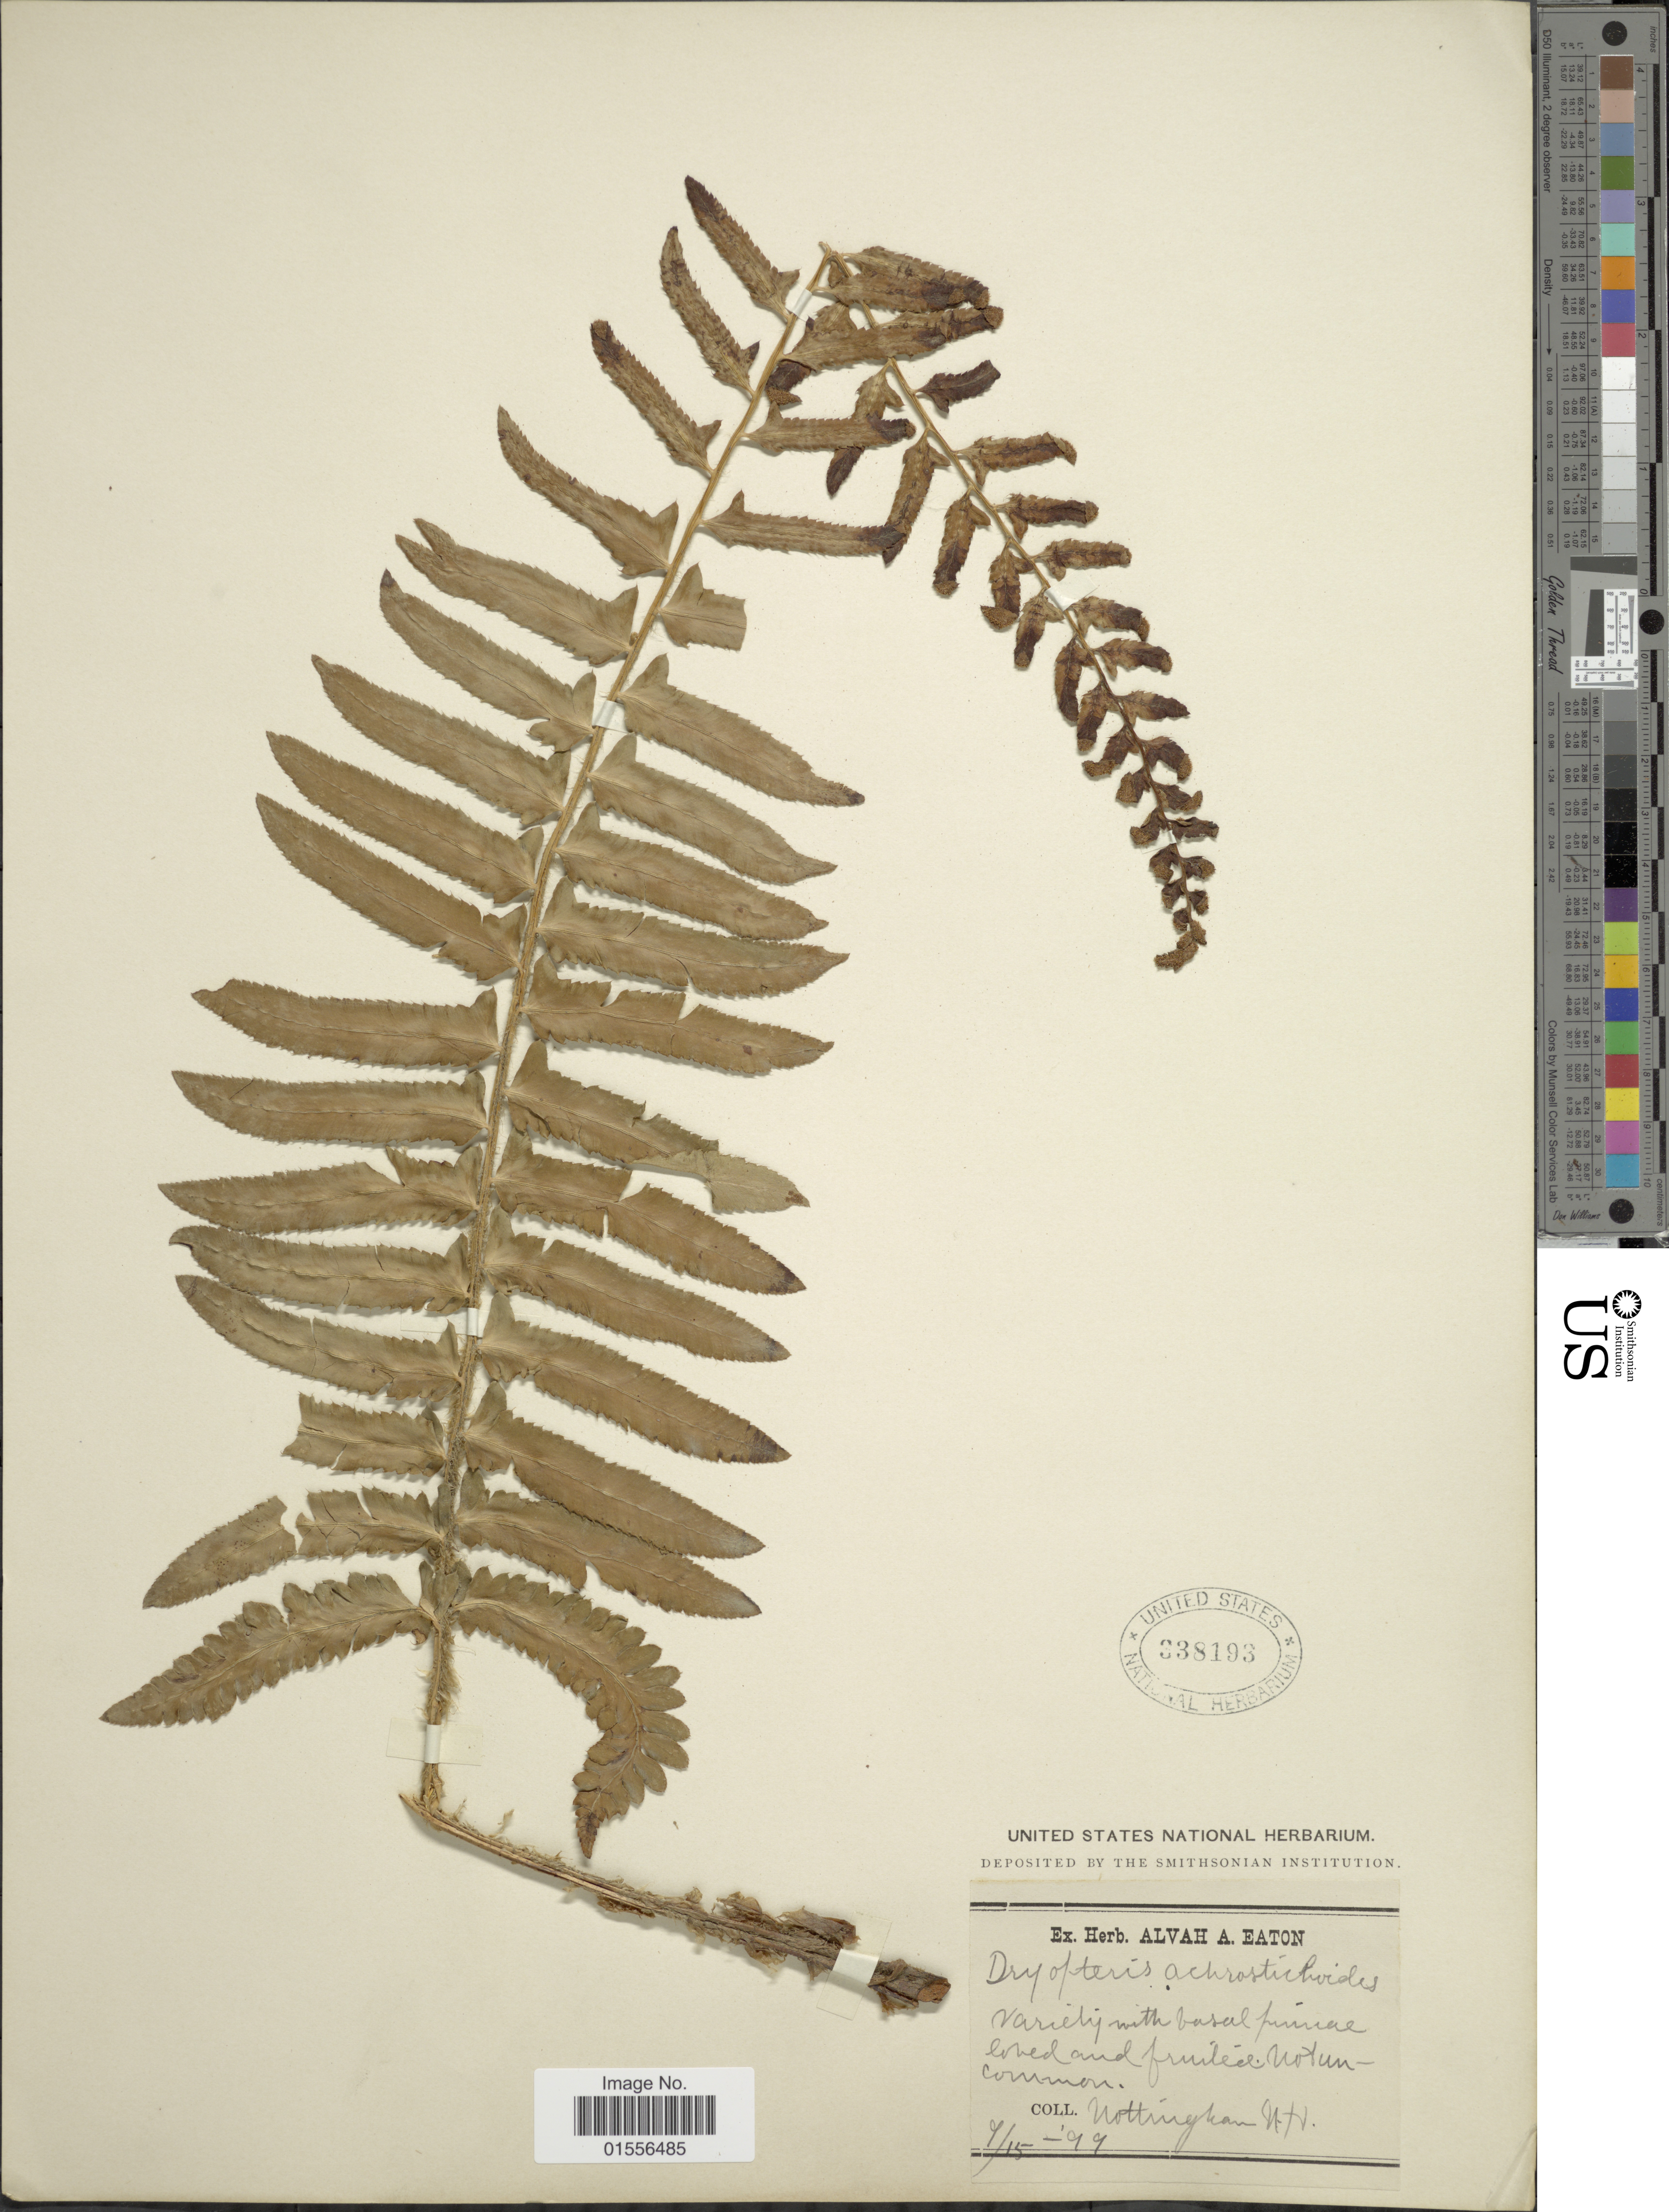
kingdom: Plantae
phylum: Tracheophyta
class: Polypodiopsida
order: Polypodiales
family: Dryopteridaceae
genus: Polystichum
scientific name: Polystichum acrostichoides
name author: (Michx.) Schott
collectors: ex herb. Alvah A. Eaton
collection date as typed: Transcribed d/m/y: 15/4/99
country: United States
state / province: New Hampshire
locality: Nottingham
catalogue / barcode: US 338193